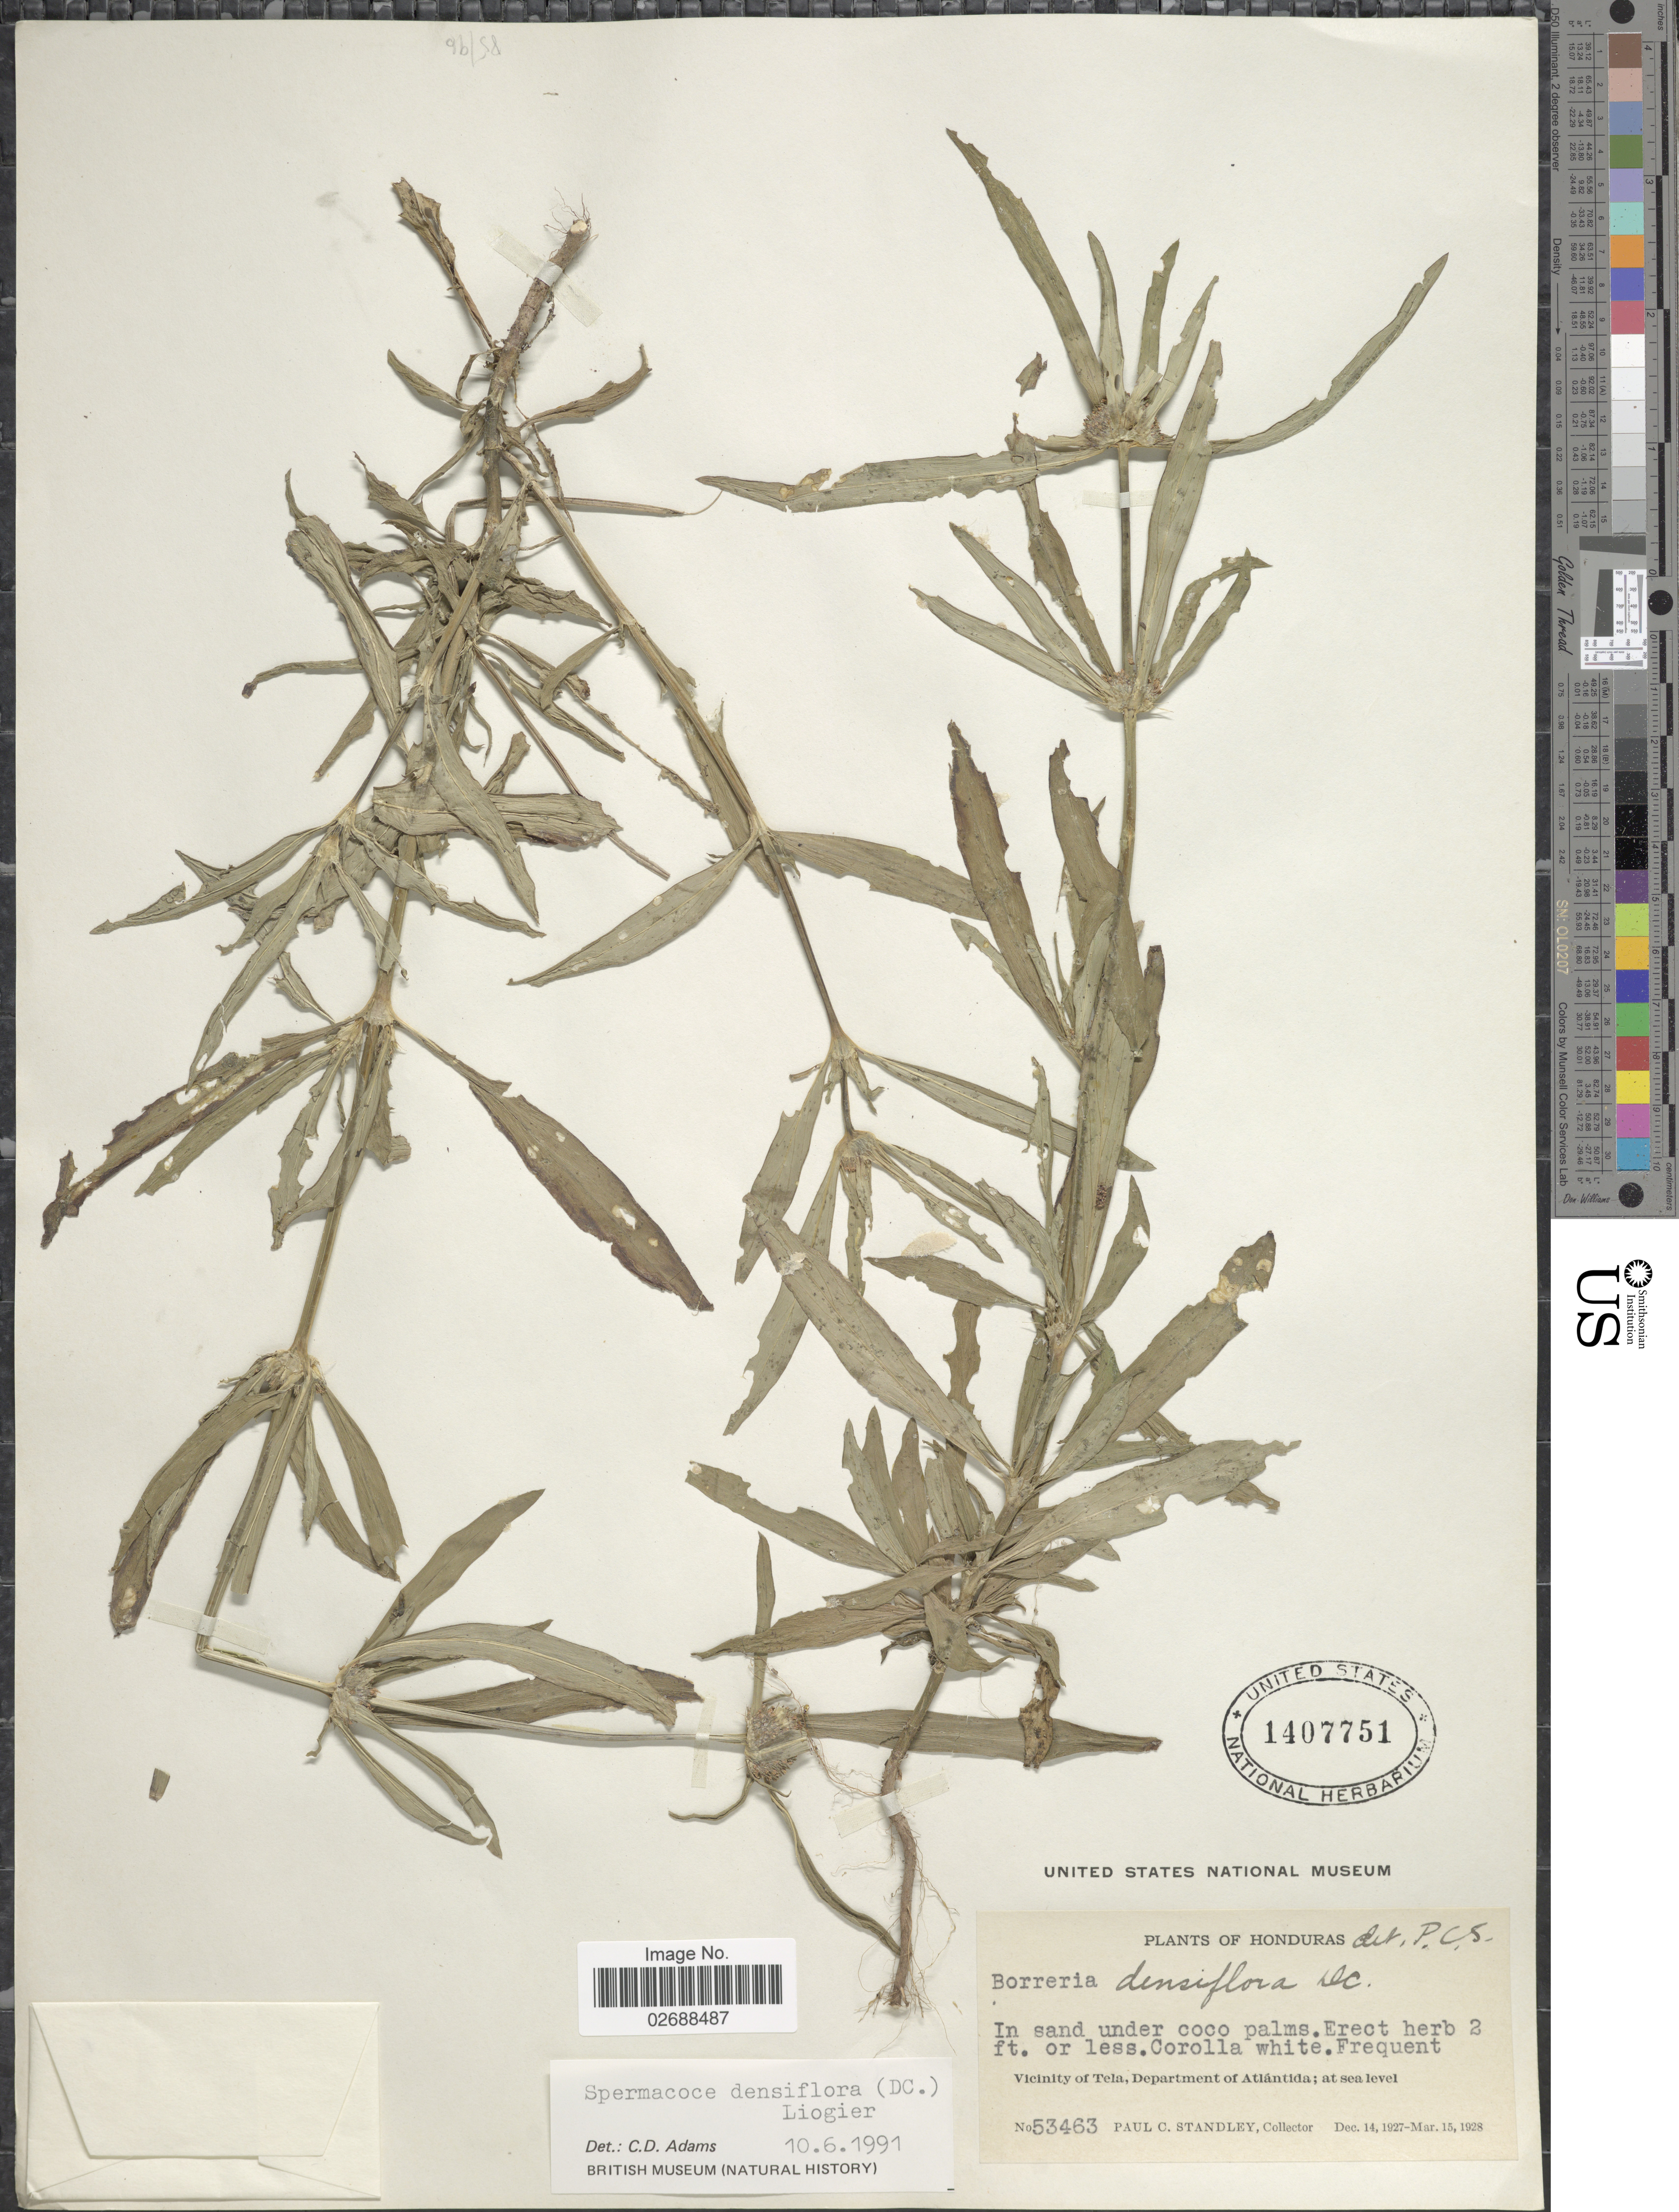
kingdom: Plantae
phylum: Tracheophyta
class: Magnoliopsida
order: Gentianales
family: Rubiaceae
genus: Spermacoce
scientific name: Spermacoce densiflora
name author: (DC.) Alain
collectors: P. C. Standley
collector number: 53463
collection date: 1927-12-14/1928-03-15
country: Honduras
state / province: Atlántida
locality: Vicinity of Tela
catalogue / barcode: US 1407751